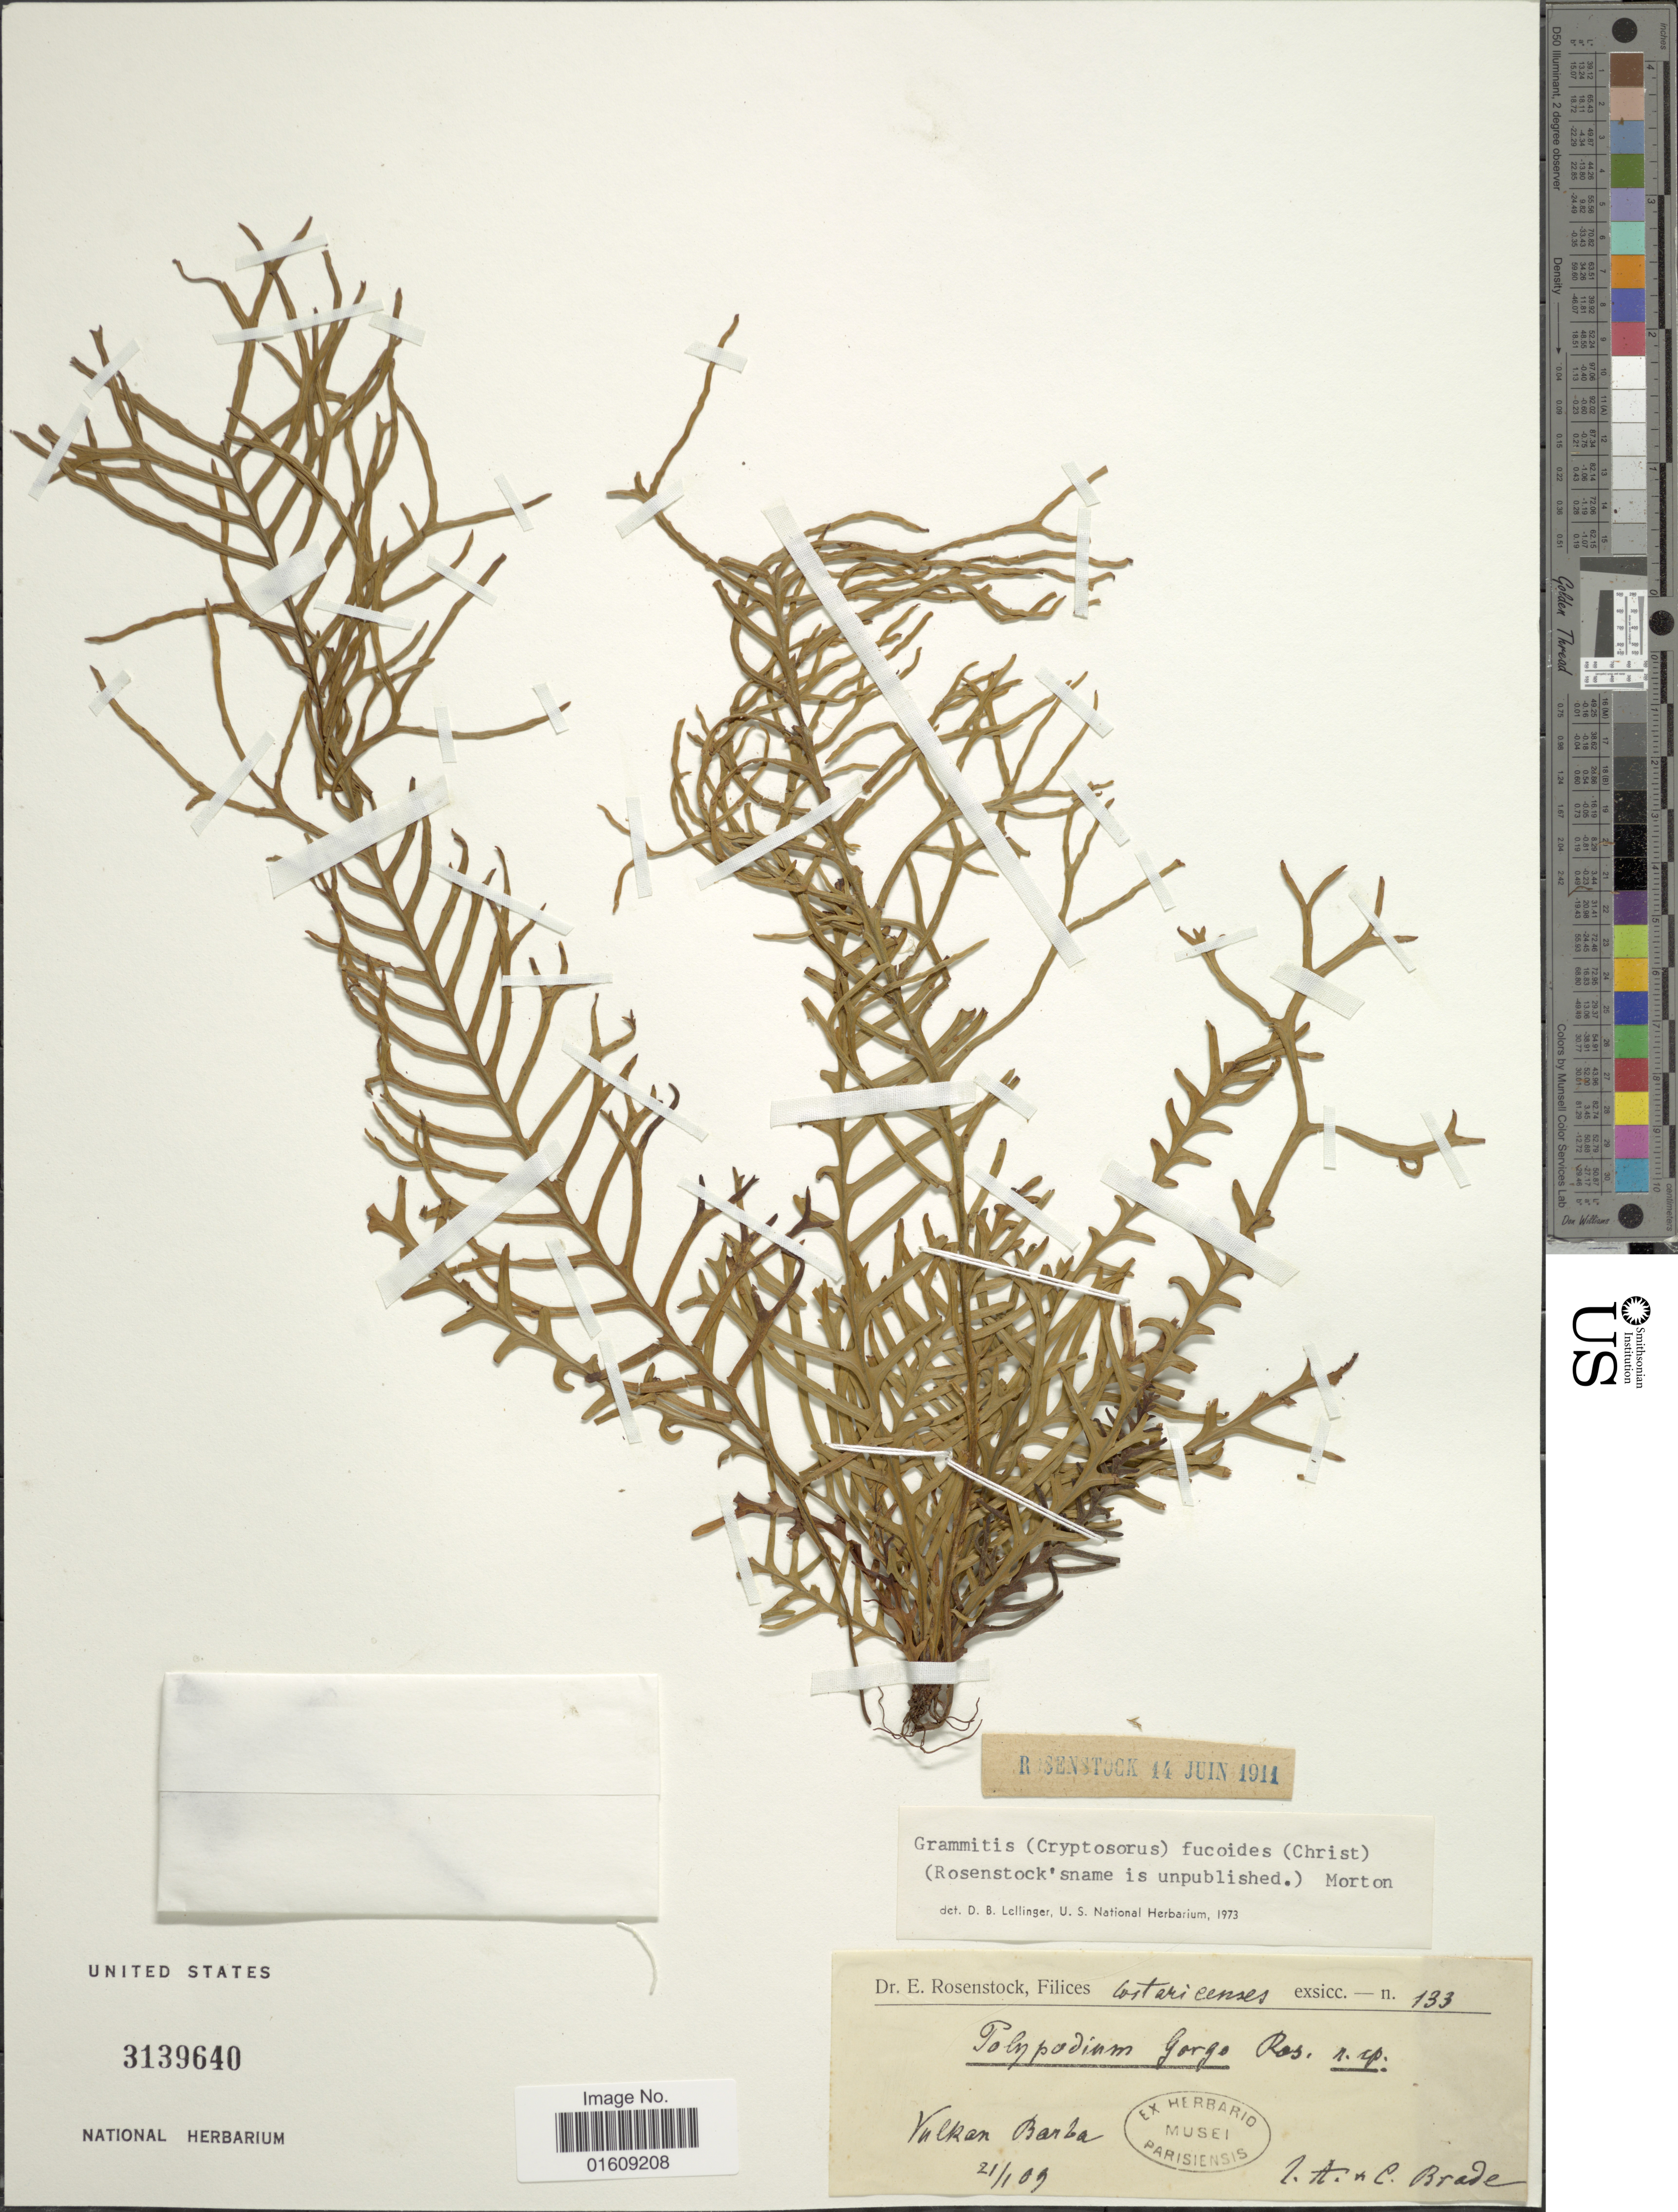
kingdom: Plantae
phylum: Tracheophyta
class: Polypodiopsida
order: Polypodiales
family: Polypodiaceae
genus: Ceradenia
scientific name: Ceradenia fucoides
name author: (Christ) L.E. Bishop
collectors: A. Brade & C. Brade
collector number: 133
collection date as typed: Transcribed d/m/y: 21/1/9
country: Costa Rica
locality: Costarenses, Valkan Barba.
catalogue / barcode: US 3139640